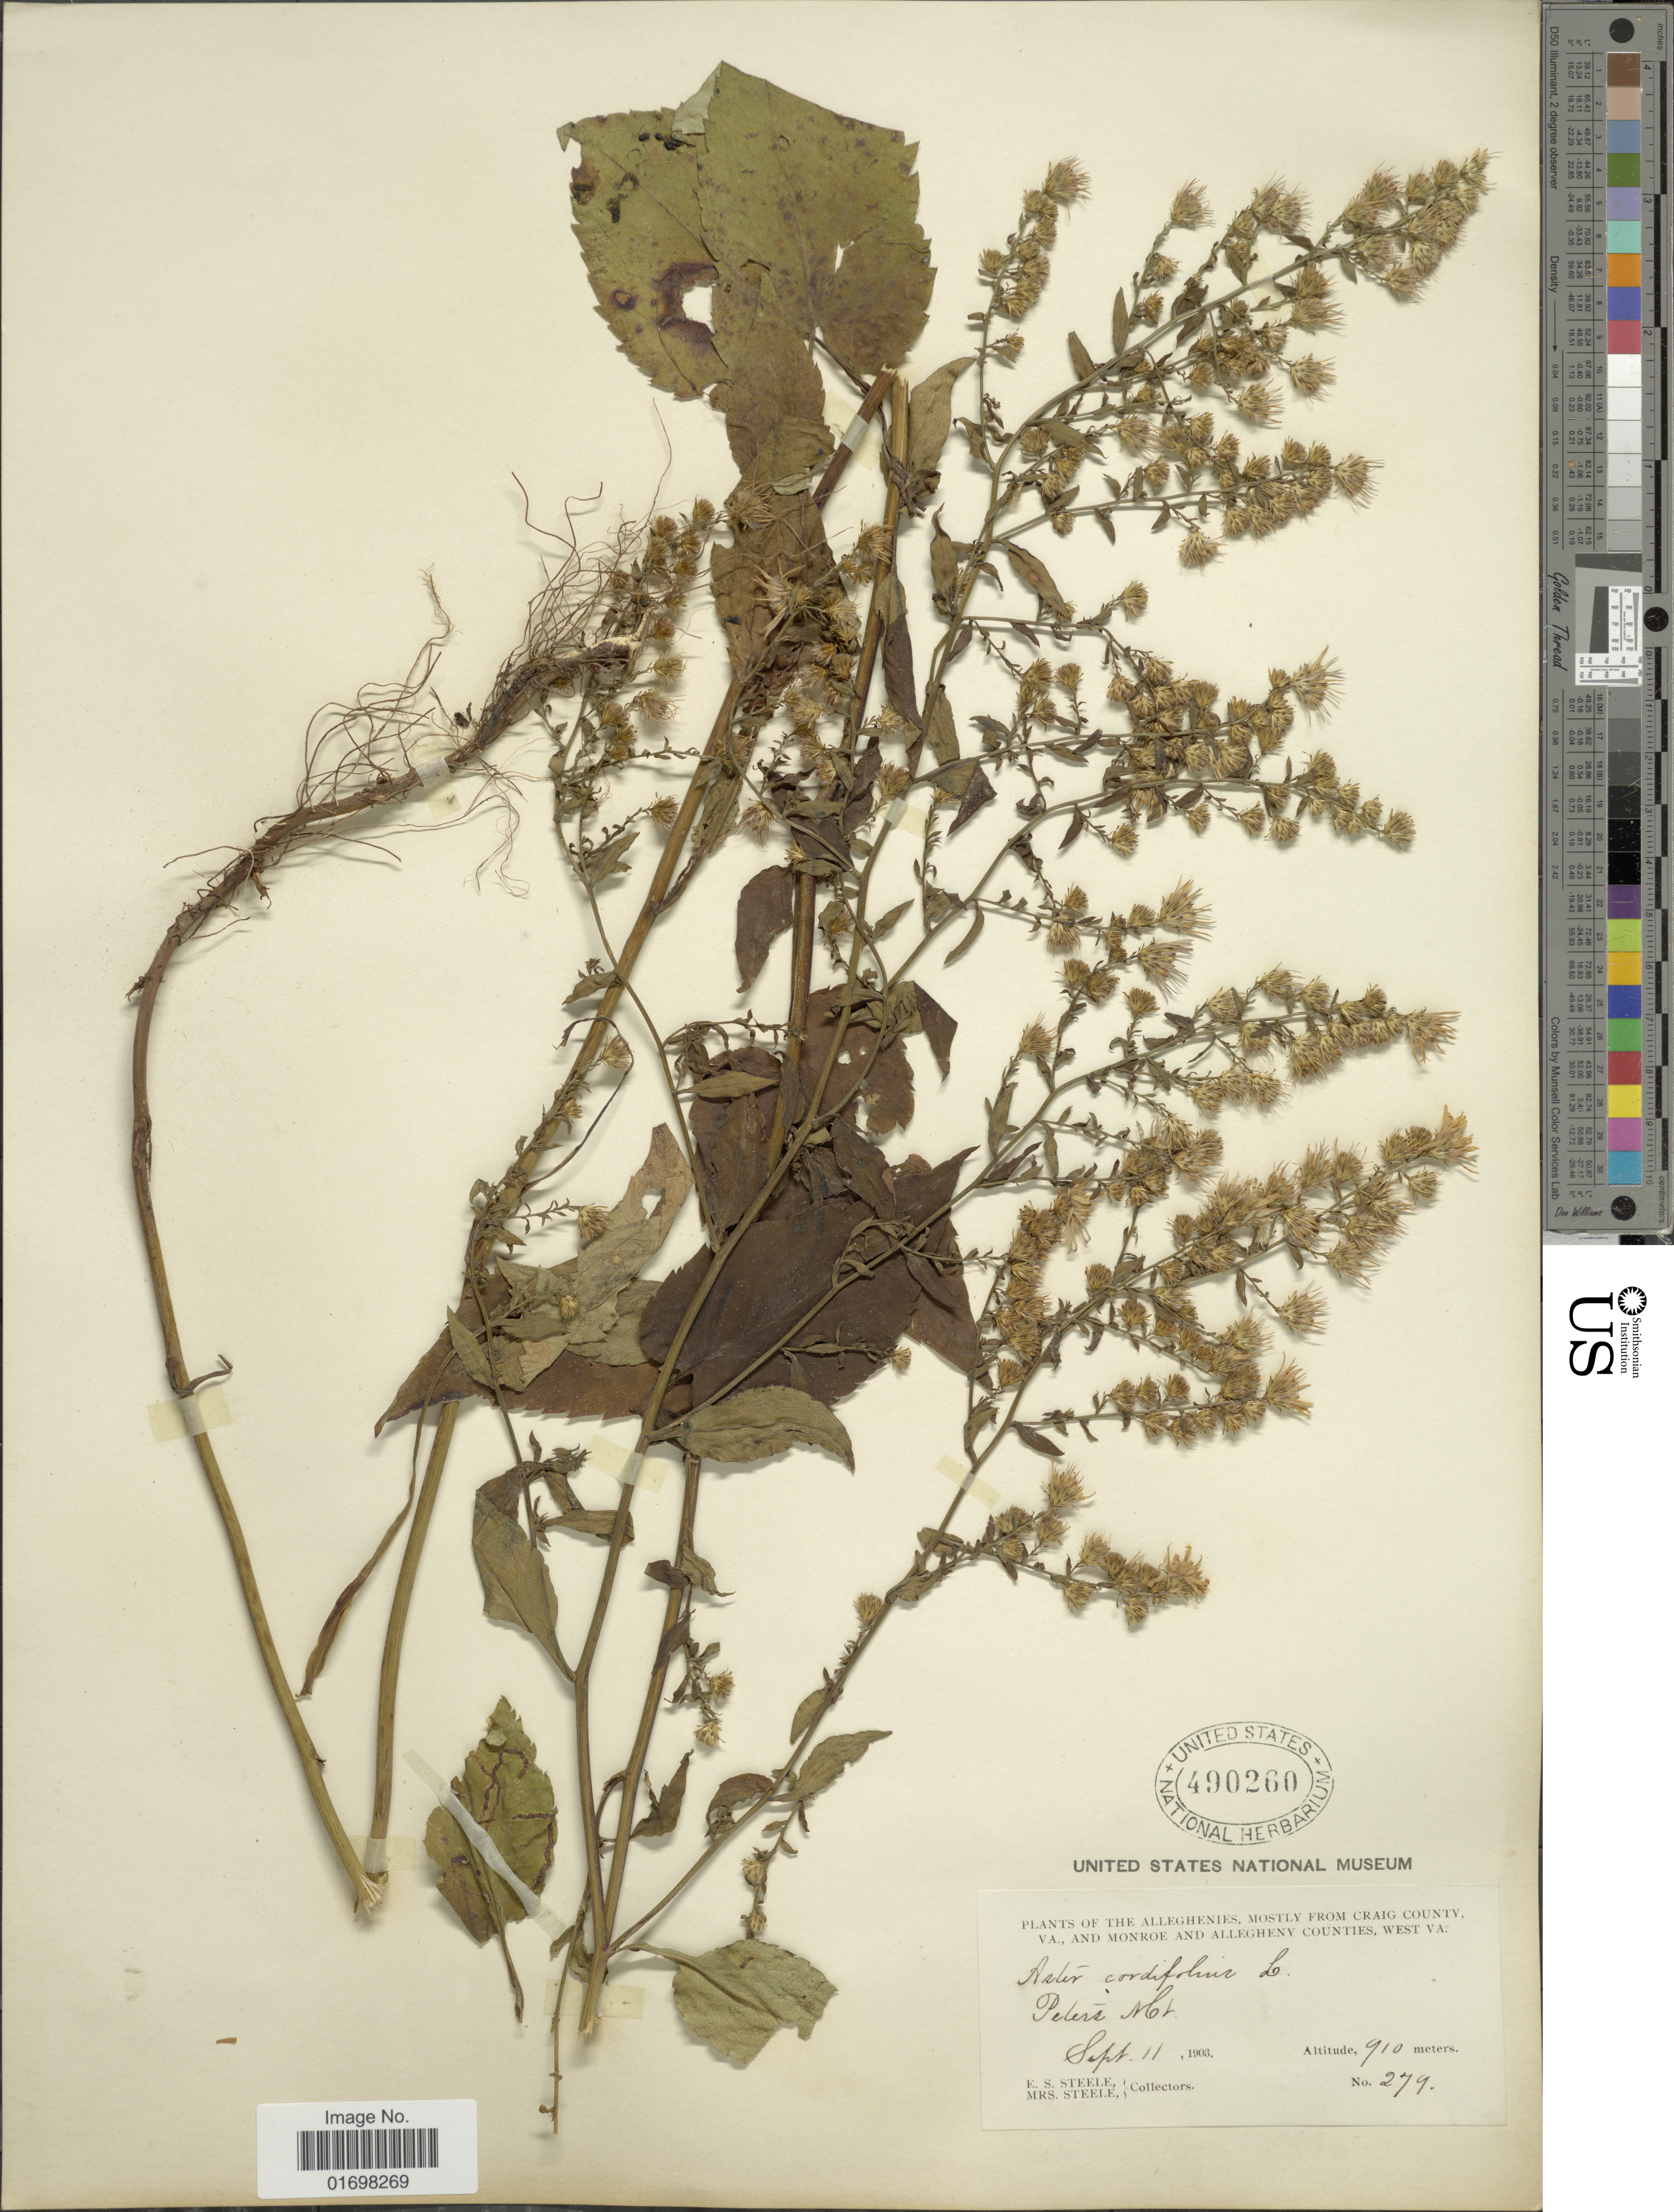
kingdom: Plantae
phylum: Tracheophyta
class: Magnoliopsida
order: Asterales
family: Asteraceae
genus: Symphyotrichum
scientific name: Symphyotrichum cordifolium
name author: (L.) G.L. Nesom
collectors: E. Steele & Mrs. E. S. Steele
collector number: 279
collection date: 1903-09-11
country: United States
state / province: Virginia / West Virginia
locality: Alleghenies, mostly from Craig County, Va., and Monroe and Allegheny Counties, West Va. Peters Mt.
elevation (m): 910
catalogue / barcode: US 490260